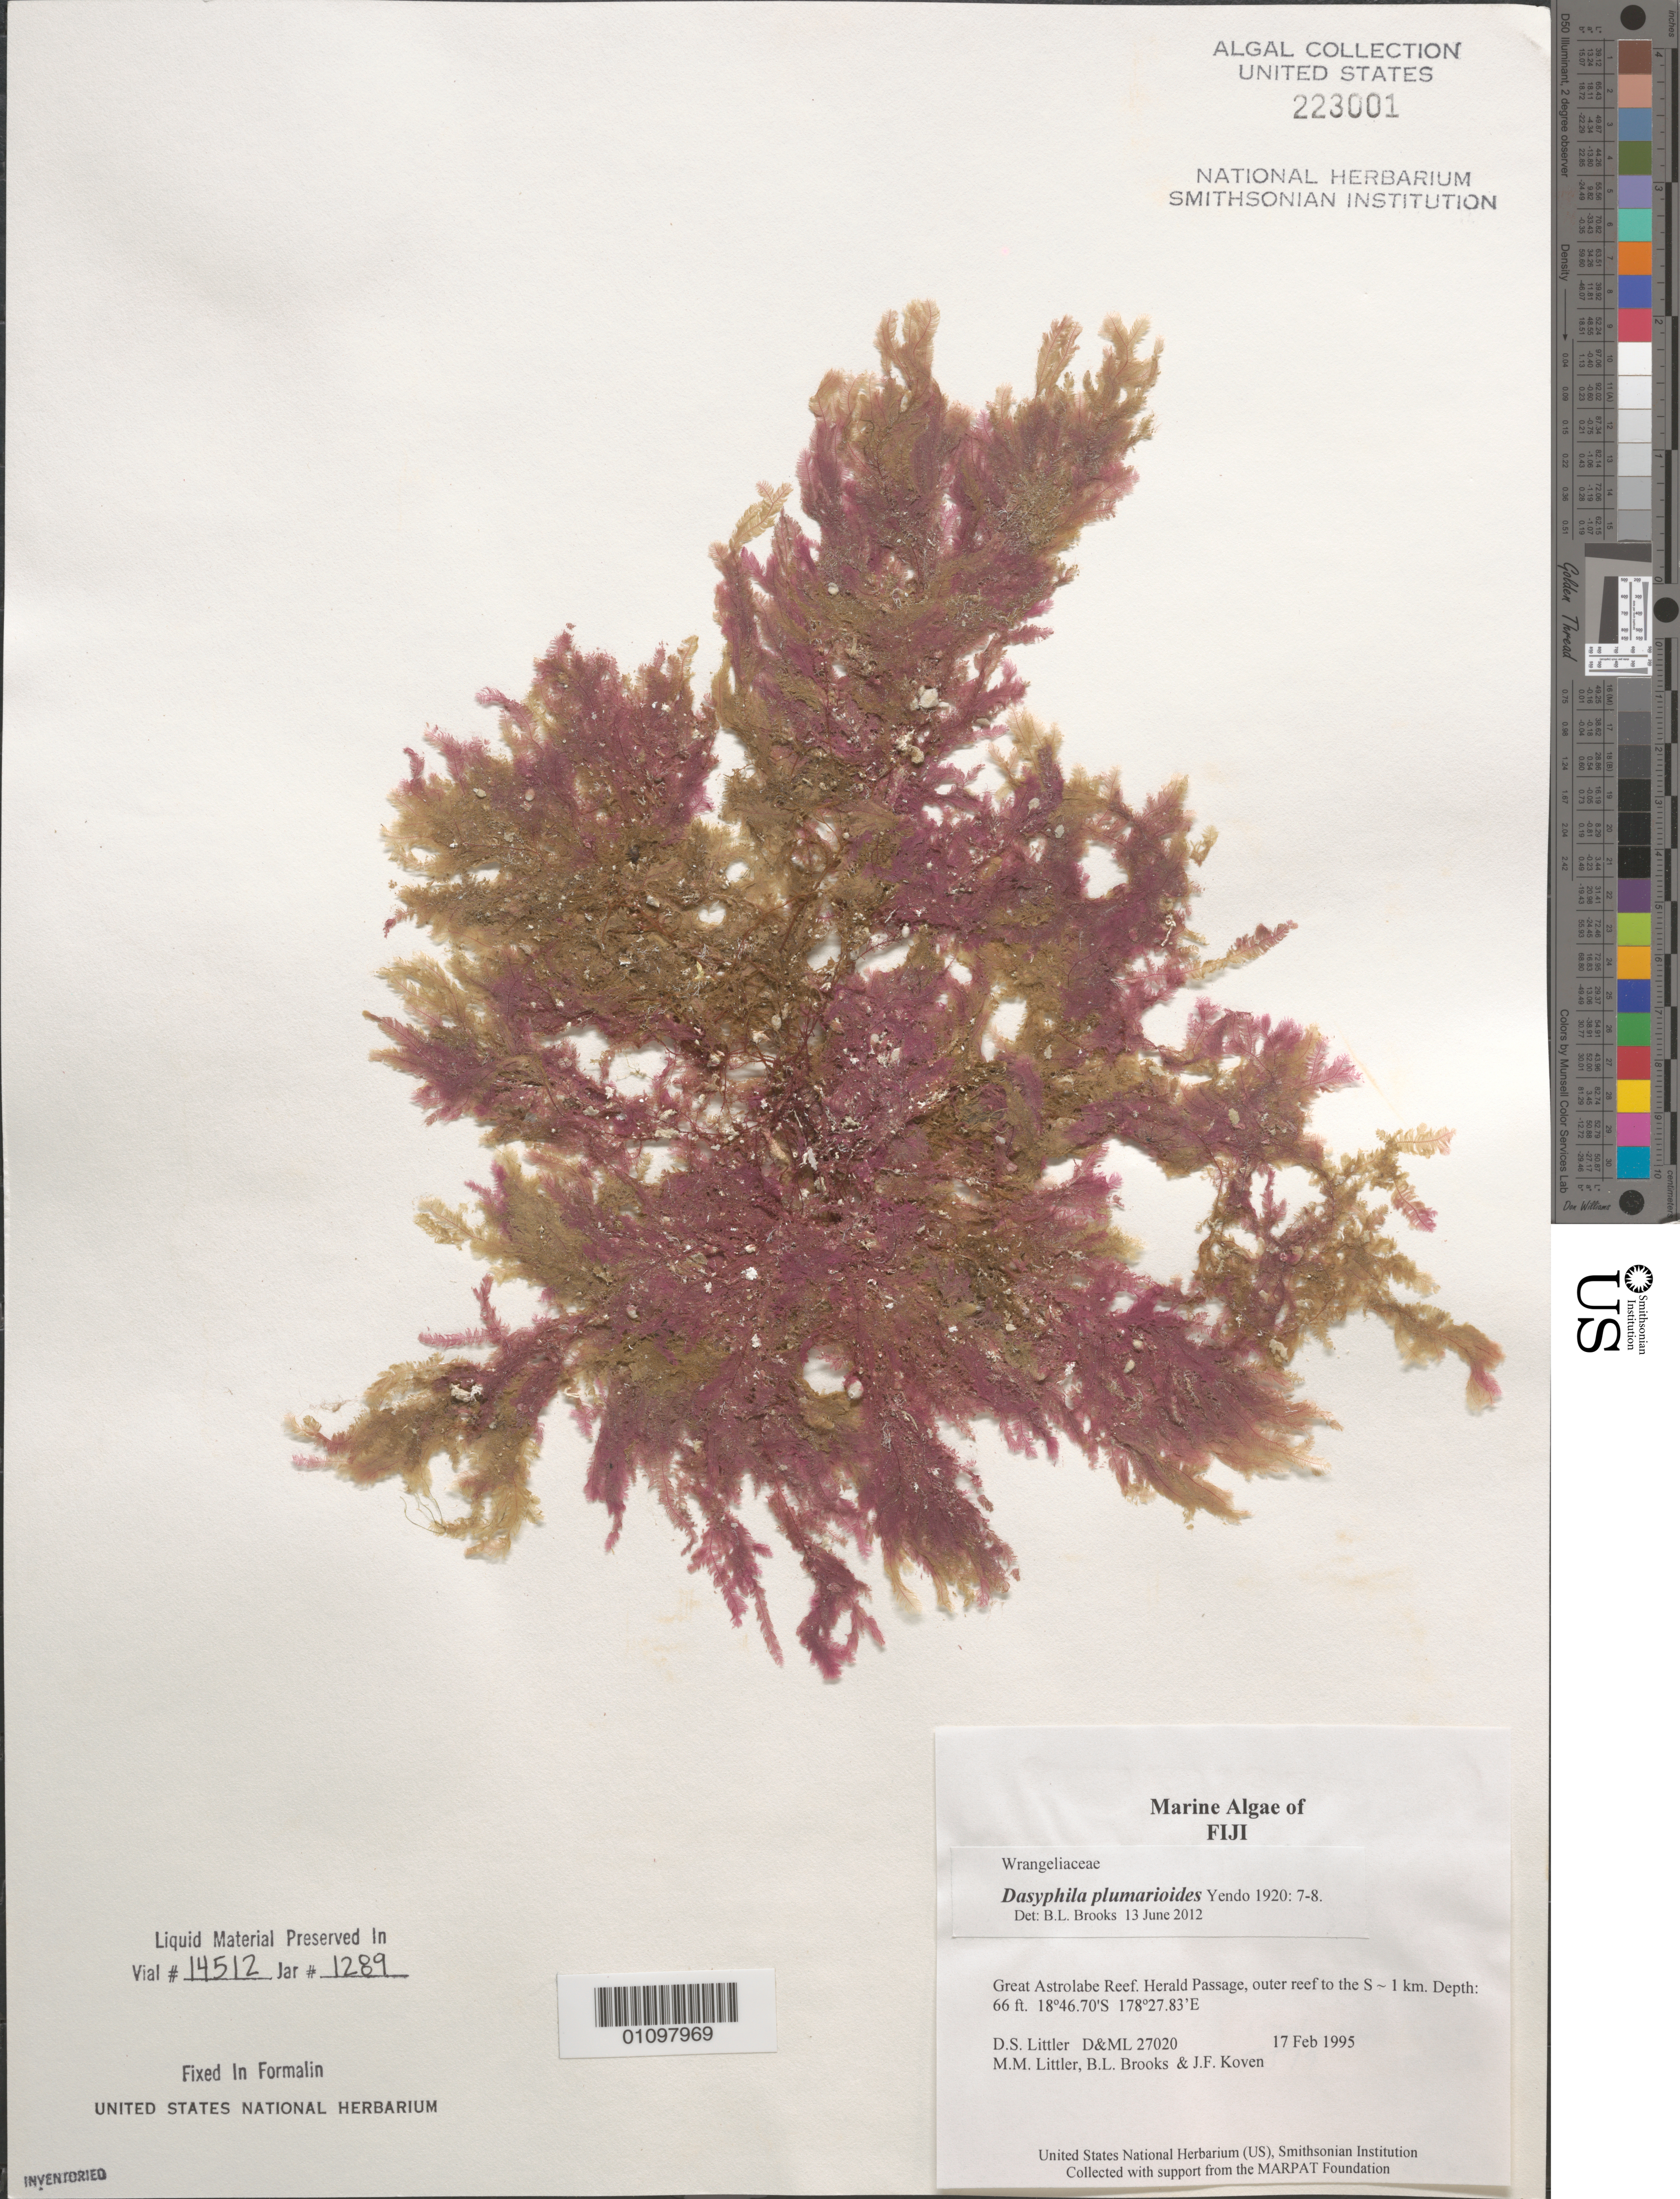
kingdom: Plantae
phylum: Rhodophyta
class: Florideophyceae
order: Ceramiales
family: Ceramiaceae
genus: Dasyphila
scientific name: Dasyphila plumarioides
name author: Yendo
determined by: Brooks, B. L., (BOT), Smithsonian Institution - National Museum of Natural History (UNITED STATES)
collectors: D. S. Littler, M. M. Littler, B. Brooks & J. Koven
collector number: D&ML 27020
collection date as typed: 17 Feb 1995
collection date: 1995-02-17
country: Fiji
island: Great Astrolabe Reef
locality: Great Astrolabe Reef, Herald Passage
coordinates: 18 46.70'S, 178 27.83'E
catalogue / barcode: US 223001